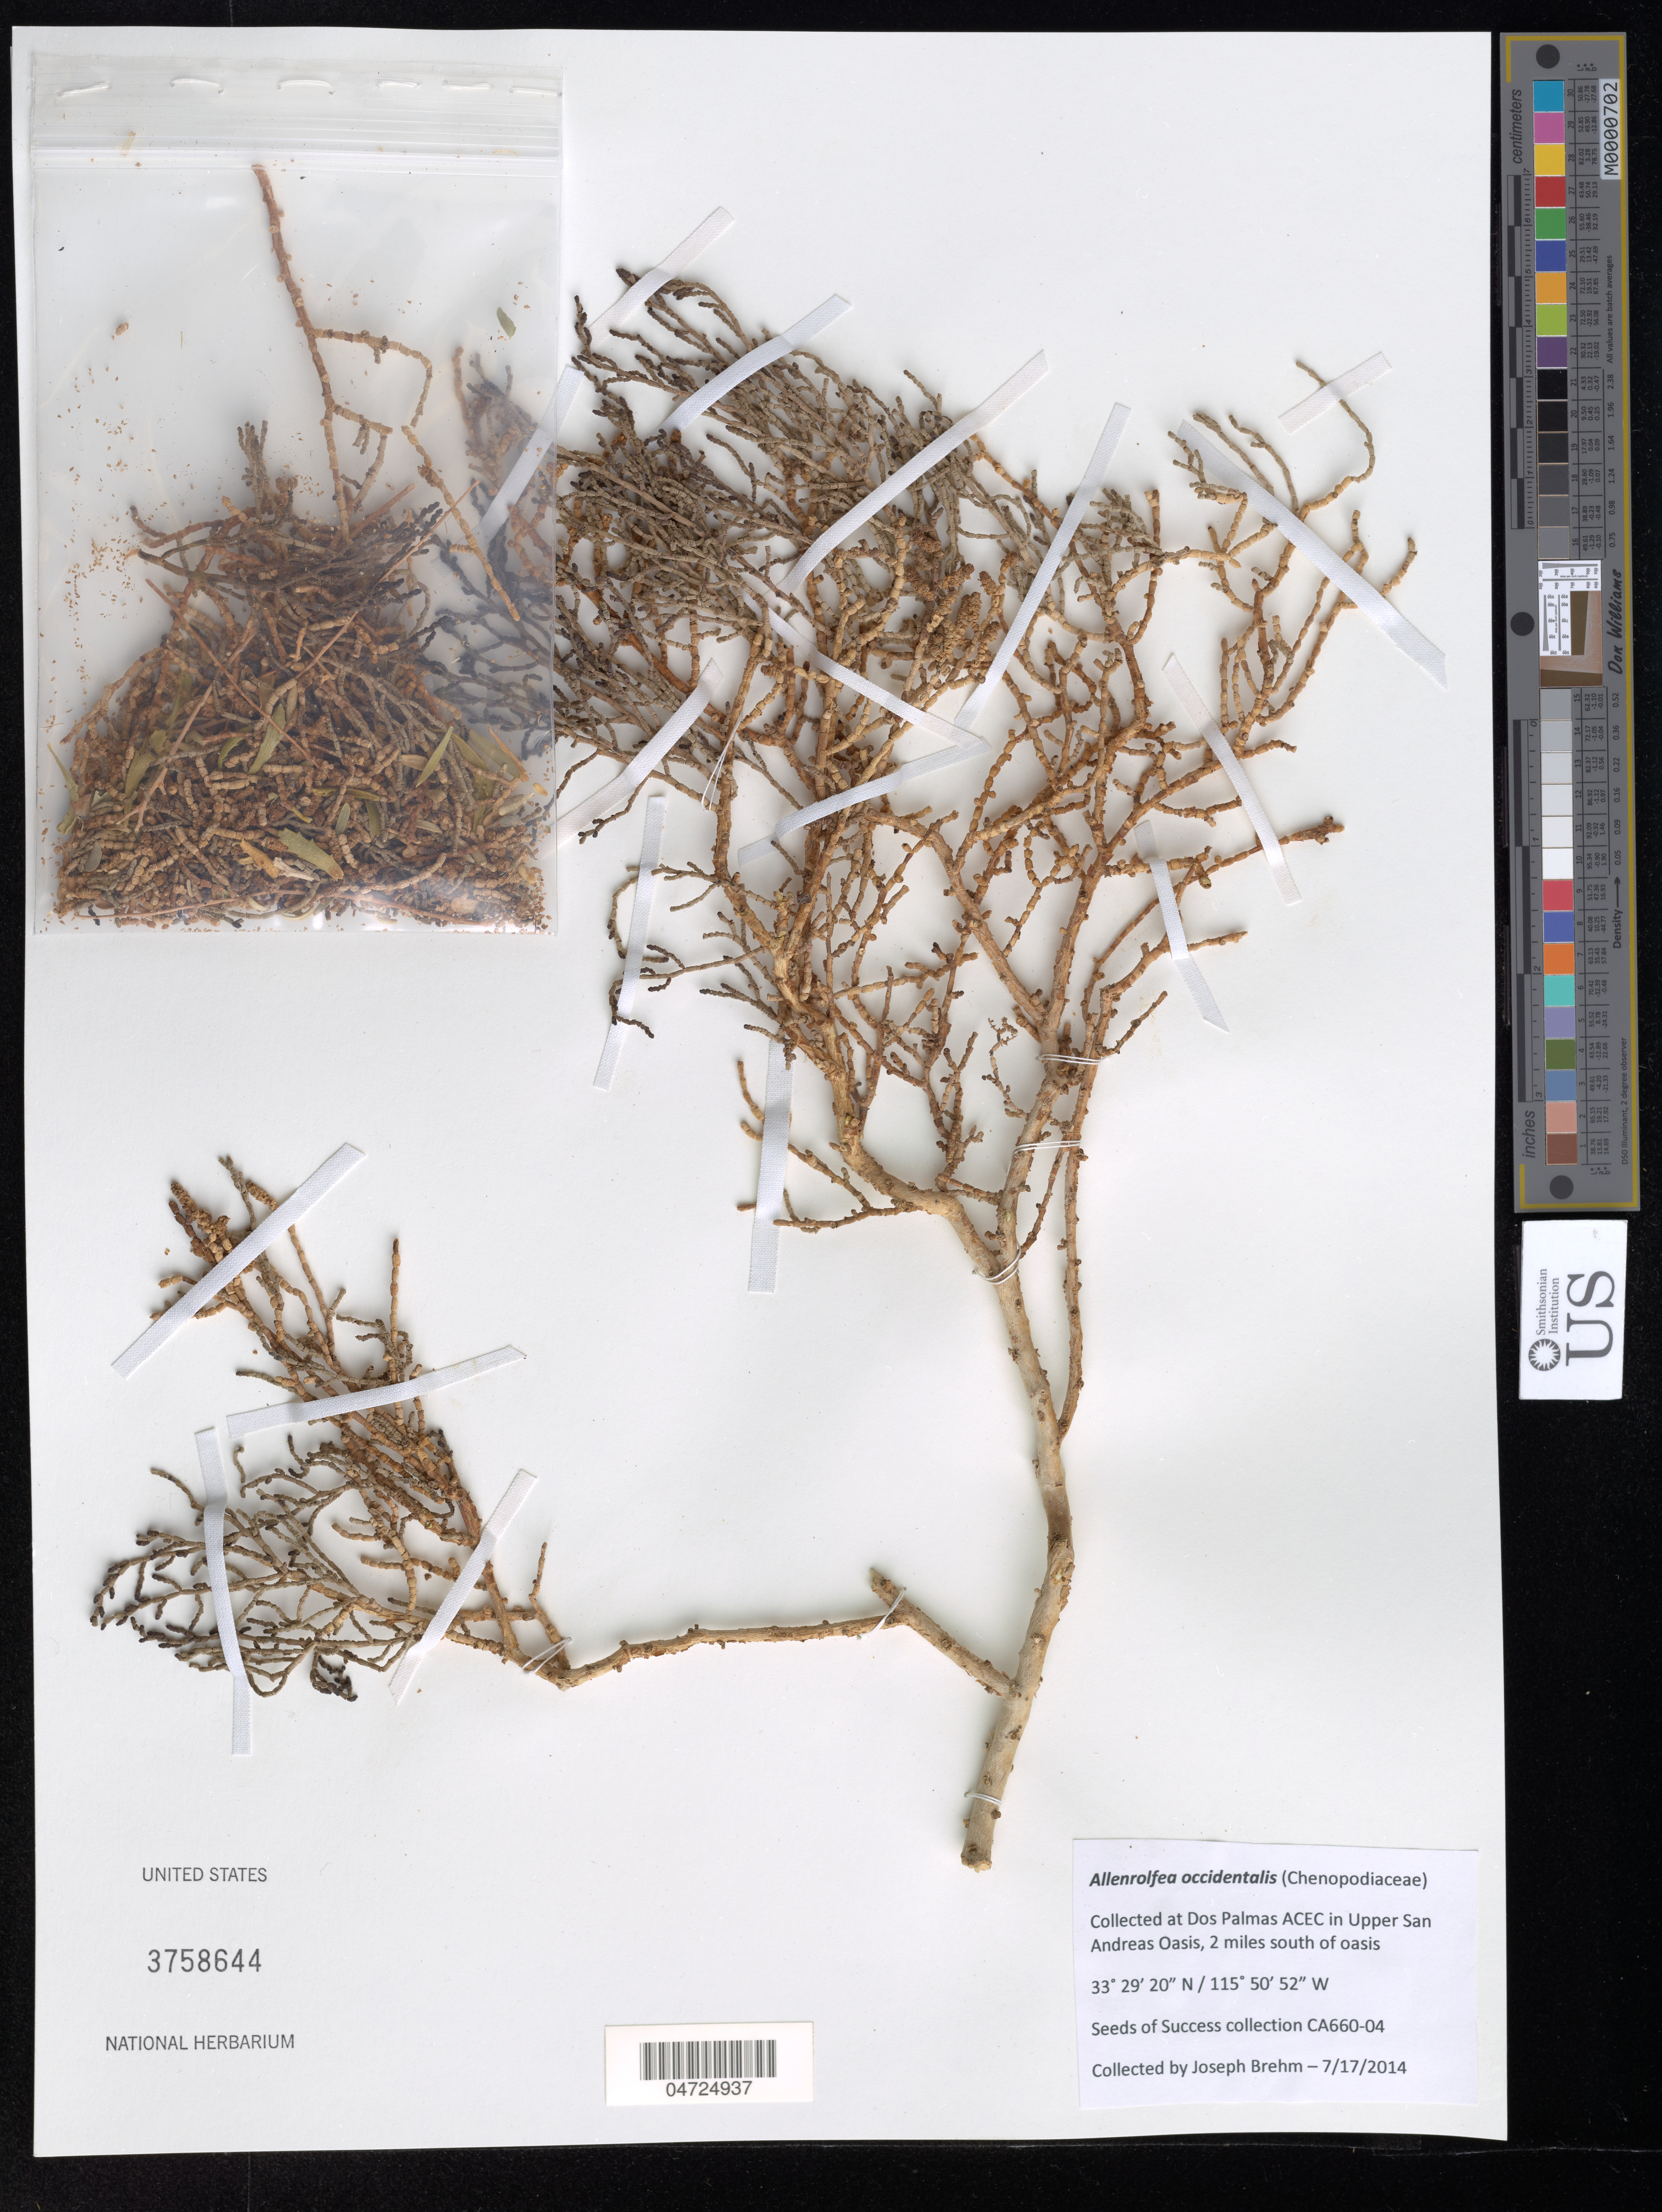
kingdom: Plantae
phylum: Tracheophyta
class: Magnoliopsida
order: Caryophyllales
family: Amaranthaceae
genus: Allenrolfea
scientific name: Allenrolfea occidentalis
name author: (S. Watson) Kuntze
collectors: J. Brehm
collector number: CA660-04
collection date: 2014-07-17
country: United States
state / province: California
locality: Collected at Dos Palmas ACEC in Upper San Andreas Oasis, 2 miles south of oasis.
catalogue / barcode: US 3758644